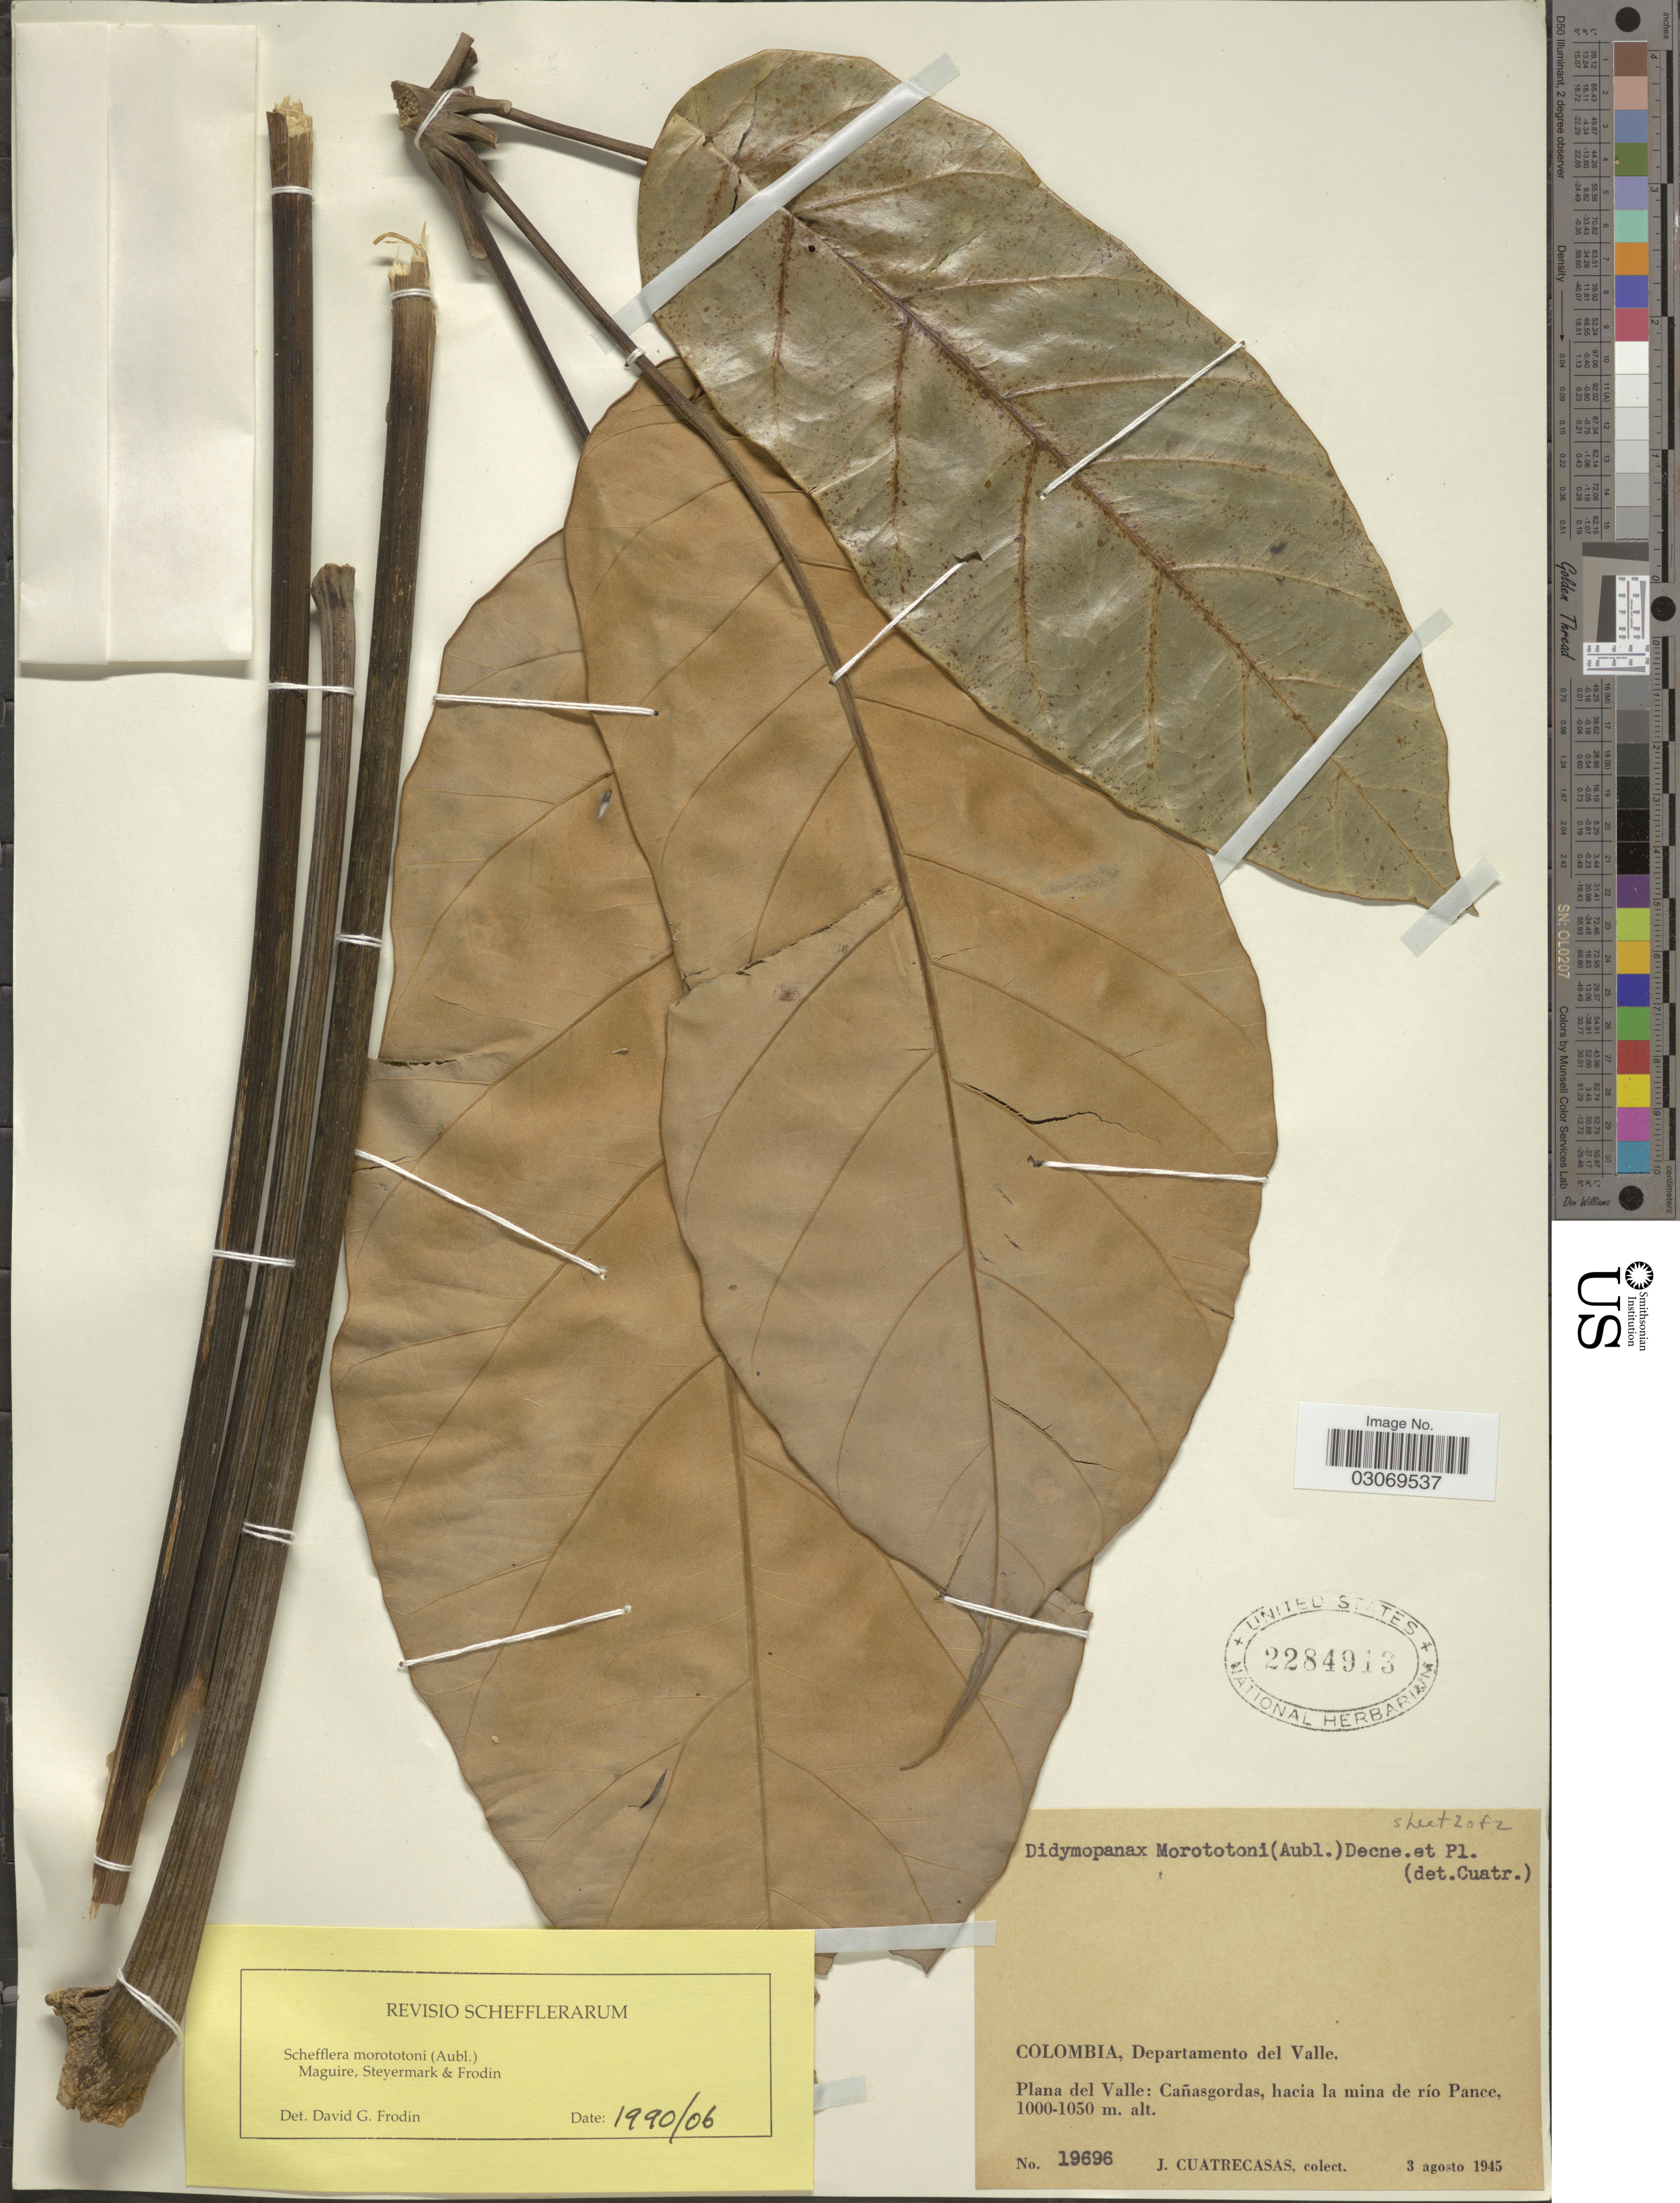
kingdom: Plantae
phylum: Tracheophyta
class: Magnoliopsida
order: Apiales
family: Araliaceae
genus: Schefflera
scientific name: Schefflera morototoni (Aubl.) Maguire, Steyerm. & Frodin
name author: (Aubl.) Maguire et al.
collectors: J. Cuatrecasas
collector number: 19696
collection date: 1945-08-03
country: Colombia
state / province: Valle del Cauca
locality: Departamento del Valle. Plana del Valle: Cañasgordas, hacia la mina de río Pance.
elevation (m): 1000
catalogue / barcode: US 2284913